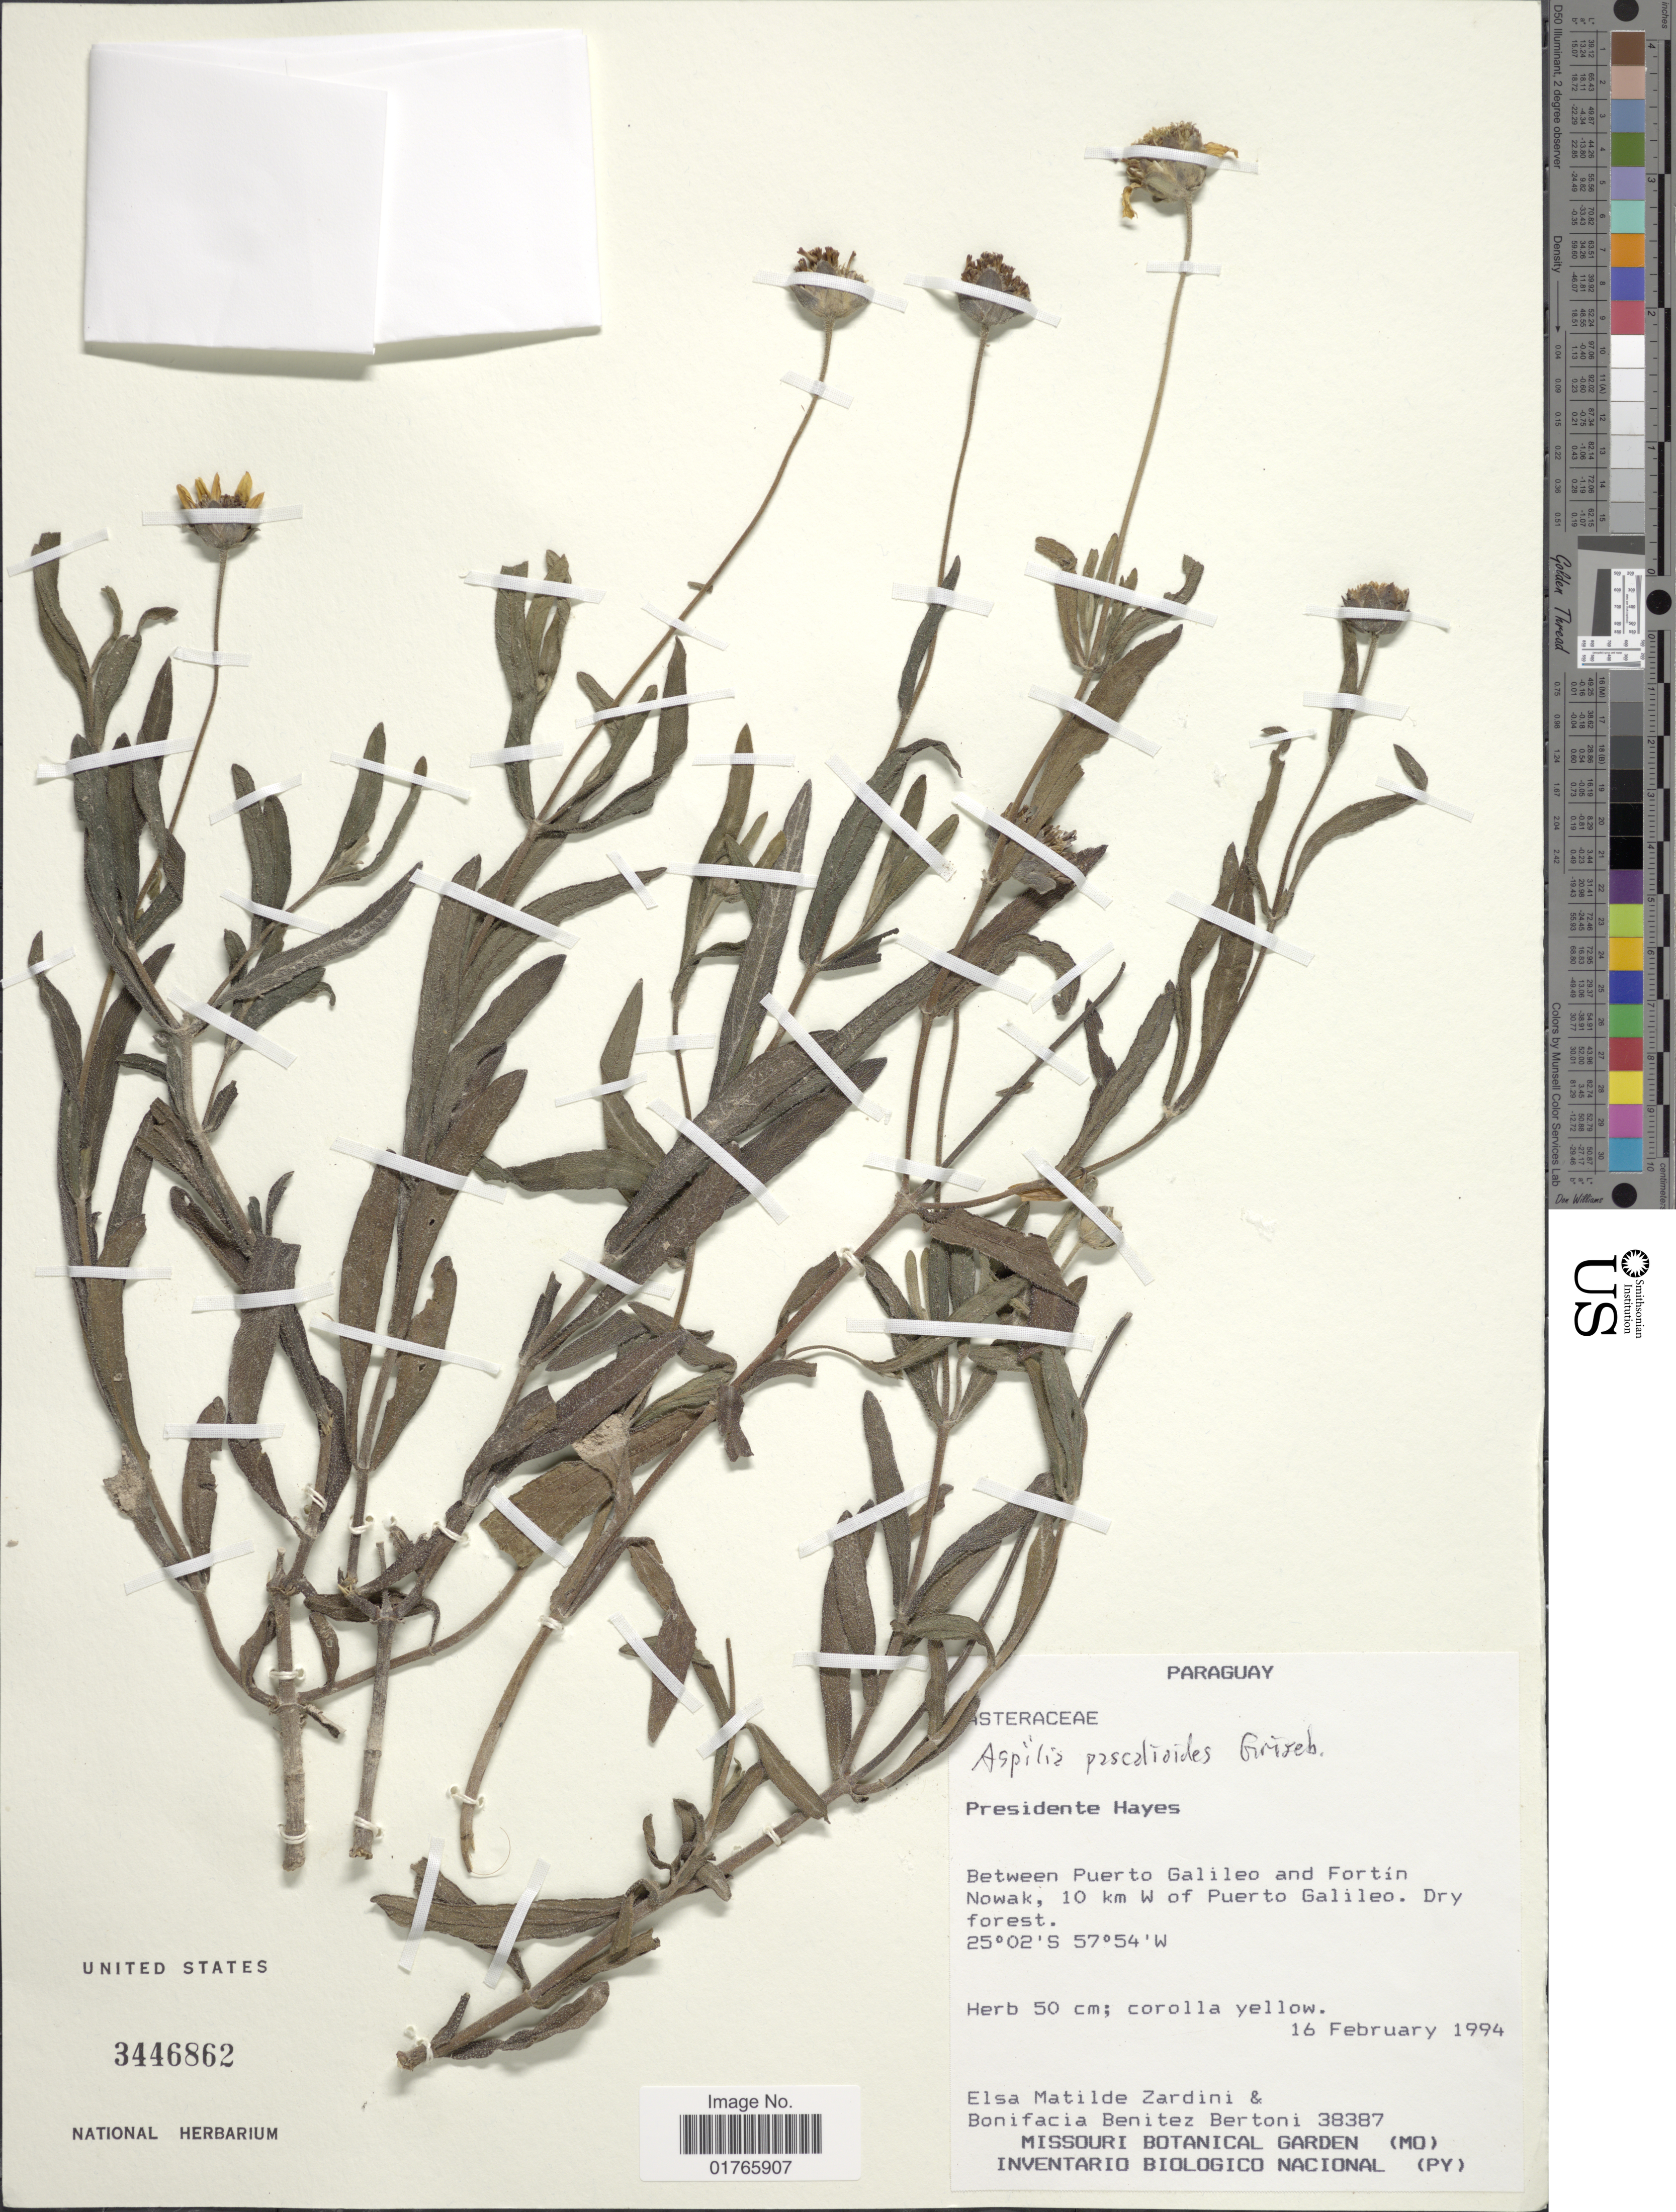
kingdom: Plantae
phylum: Tracheophyta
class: Magnoliopsida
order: Asterales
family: Asteraceae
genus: Aspilia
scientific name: Aspilia pascalioides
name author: Griseb.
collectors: E. M. Zardini & B. Bertoni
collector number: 38387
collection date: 1994-02-16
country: Paraguay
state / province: Presidente Hayes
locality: Between Puerto Galileo and Fortin Nowak, 10 km W of Puerto Galileo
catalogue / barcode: US 3446862